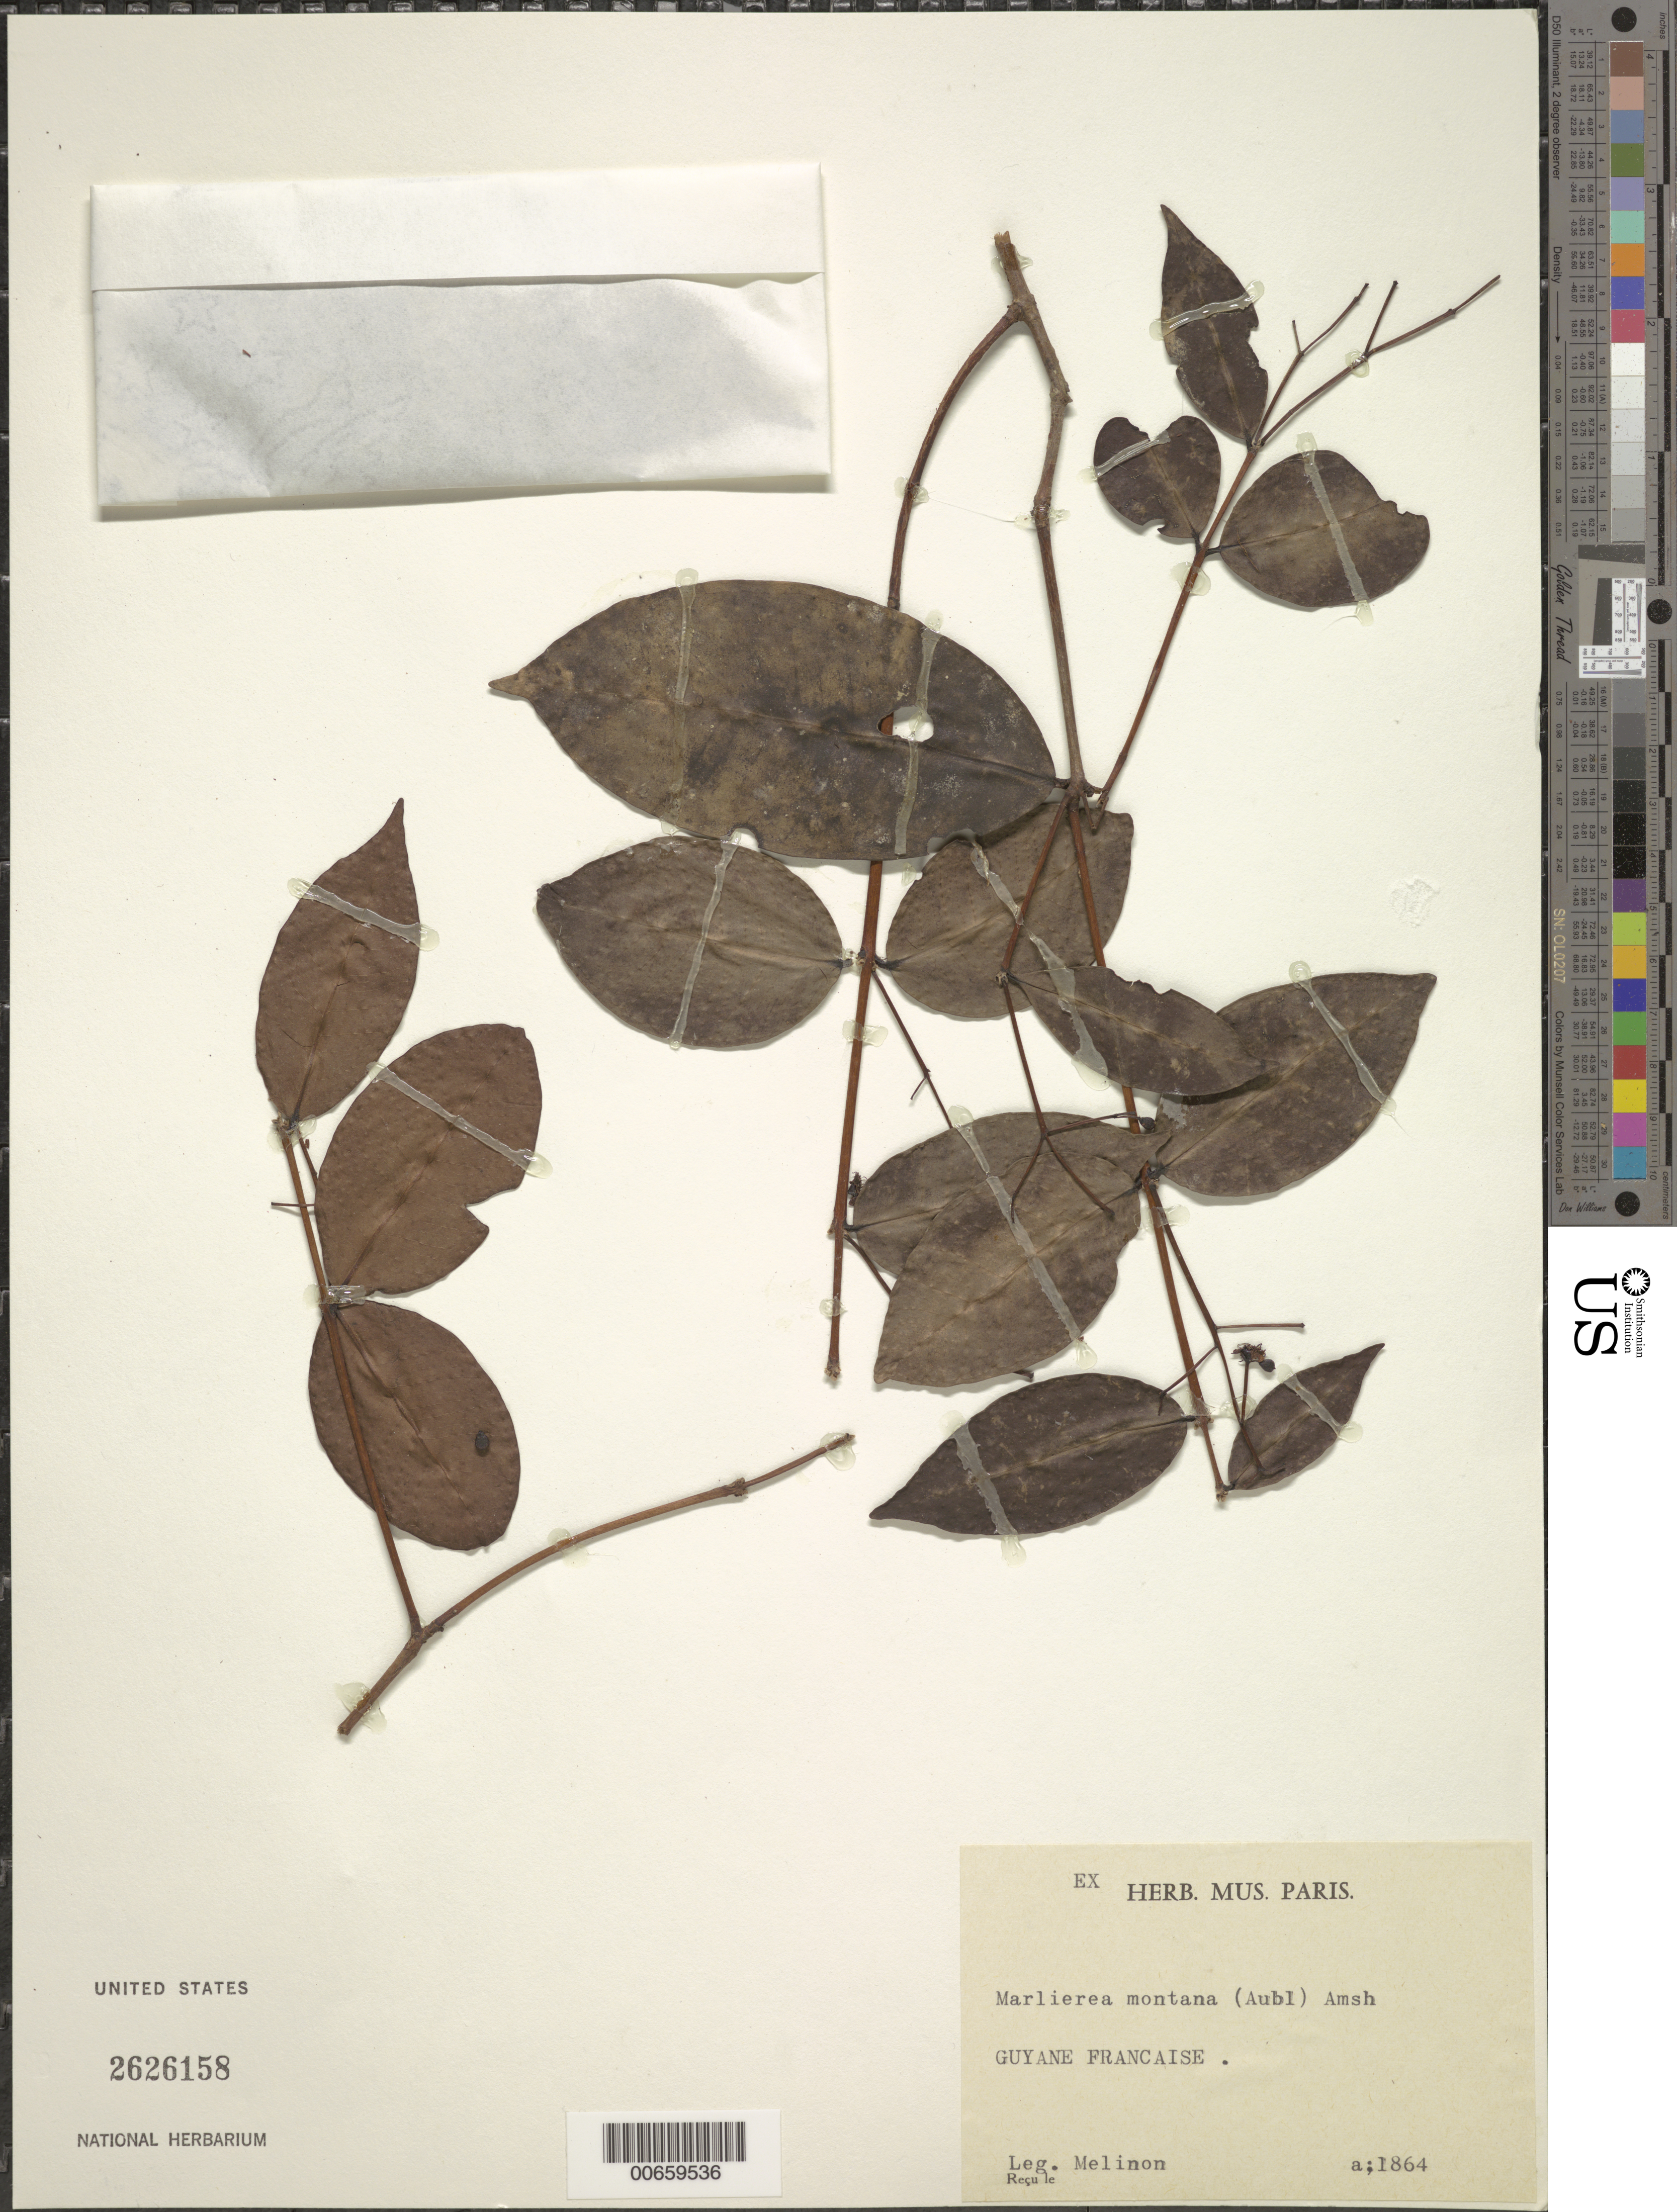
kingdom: Plantae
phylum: Tracheophyta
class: Magnoliopsida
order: Myrtales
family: Myrtaceae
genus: Myrcia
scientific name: Myrcia neomontana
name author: E. Lucas & C.E. Wilson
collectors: E. Mélinon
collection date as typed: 1864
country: French Guiana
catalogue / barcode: US 2626158